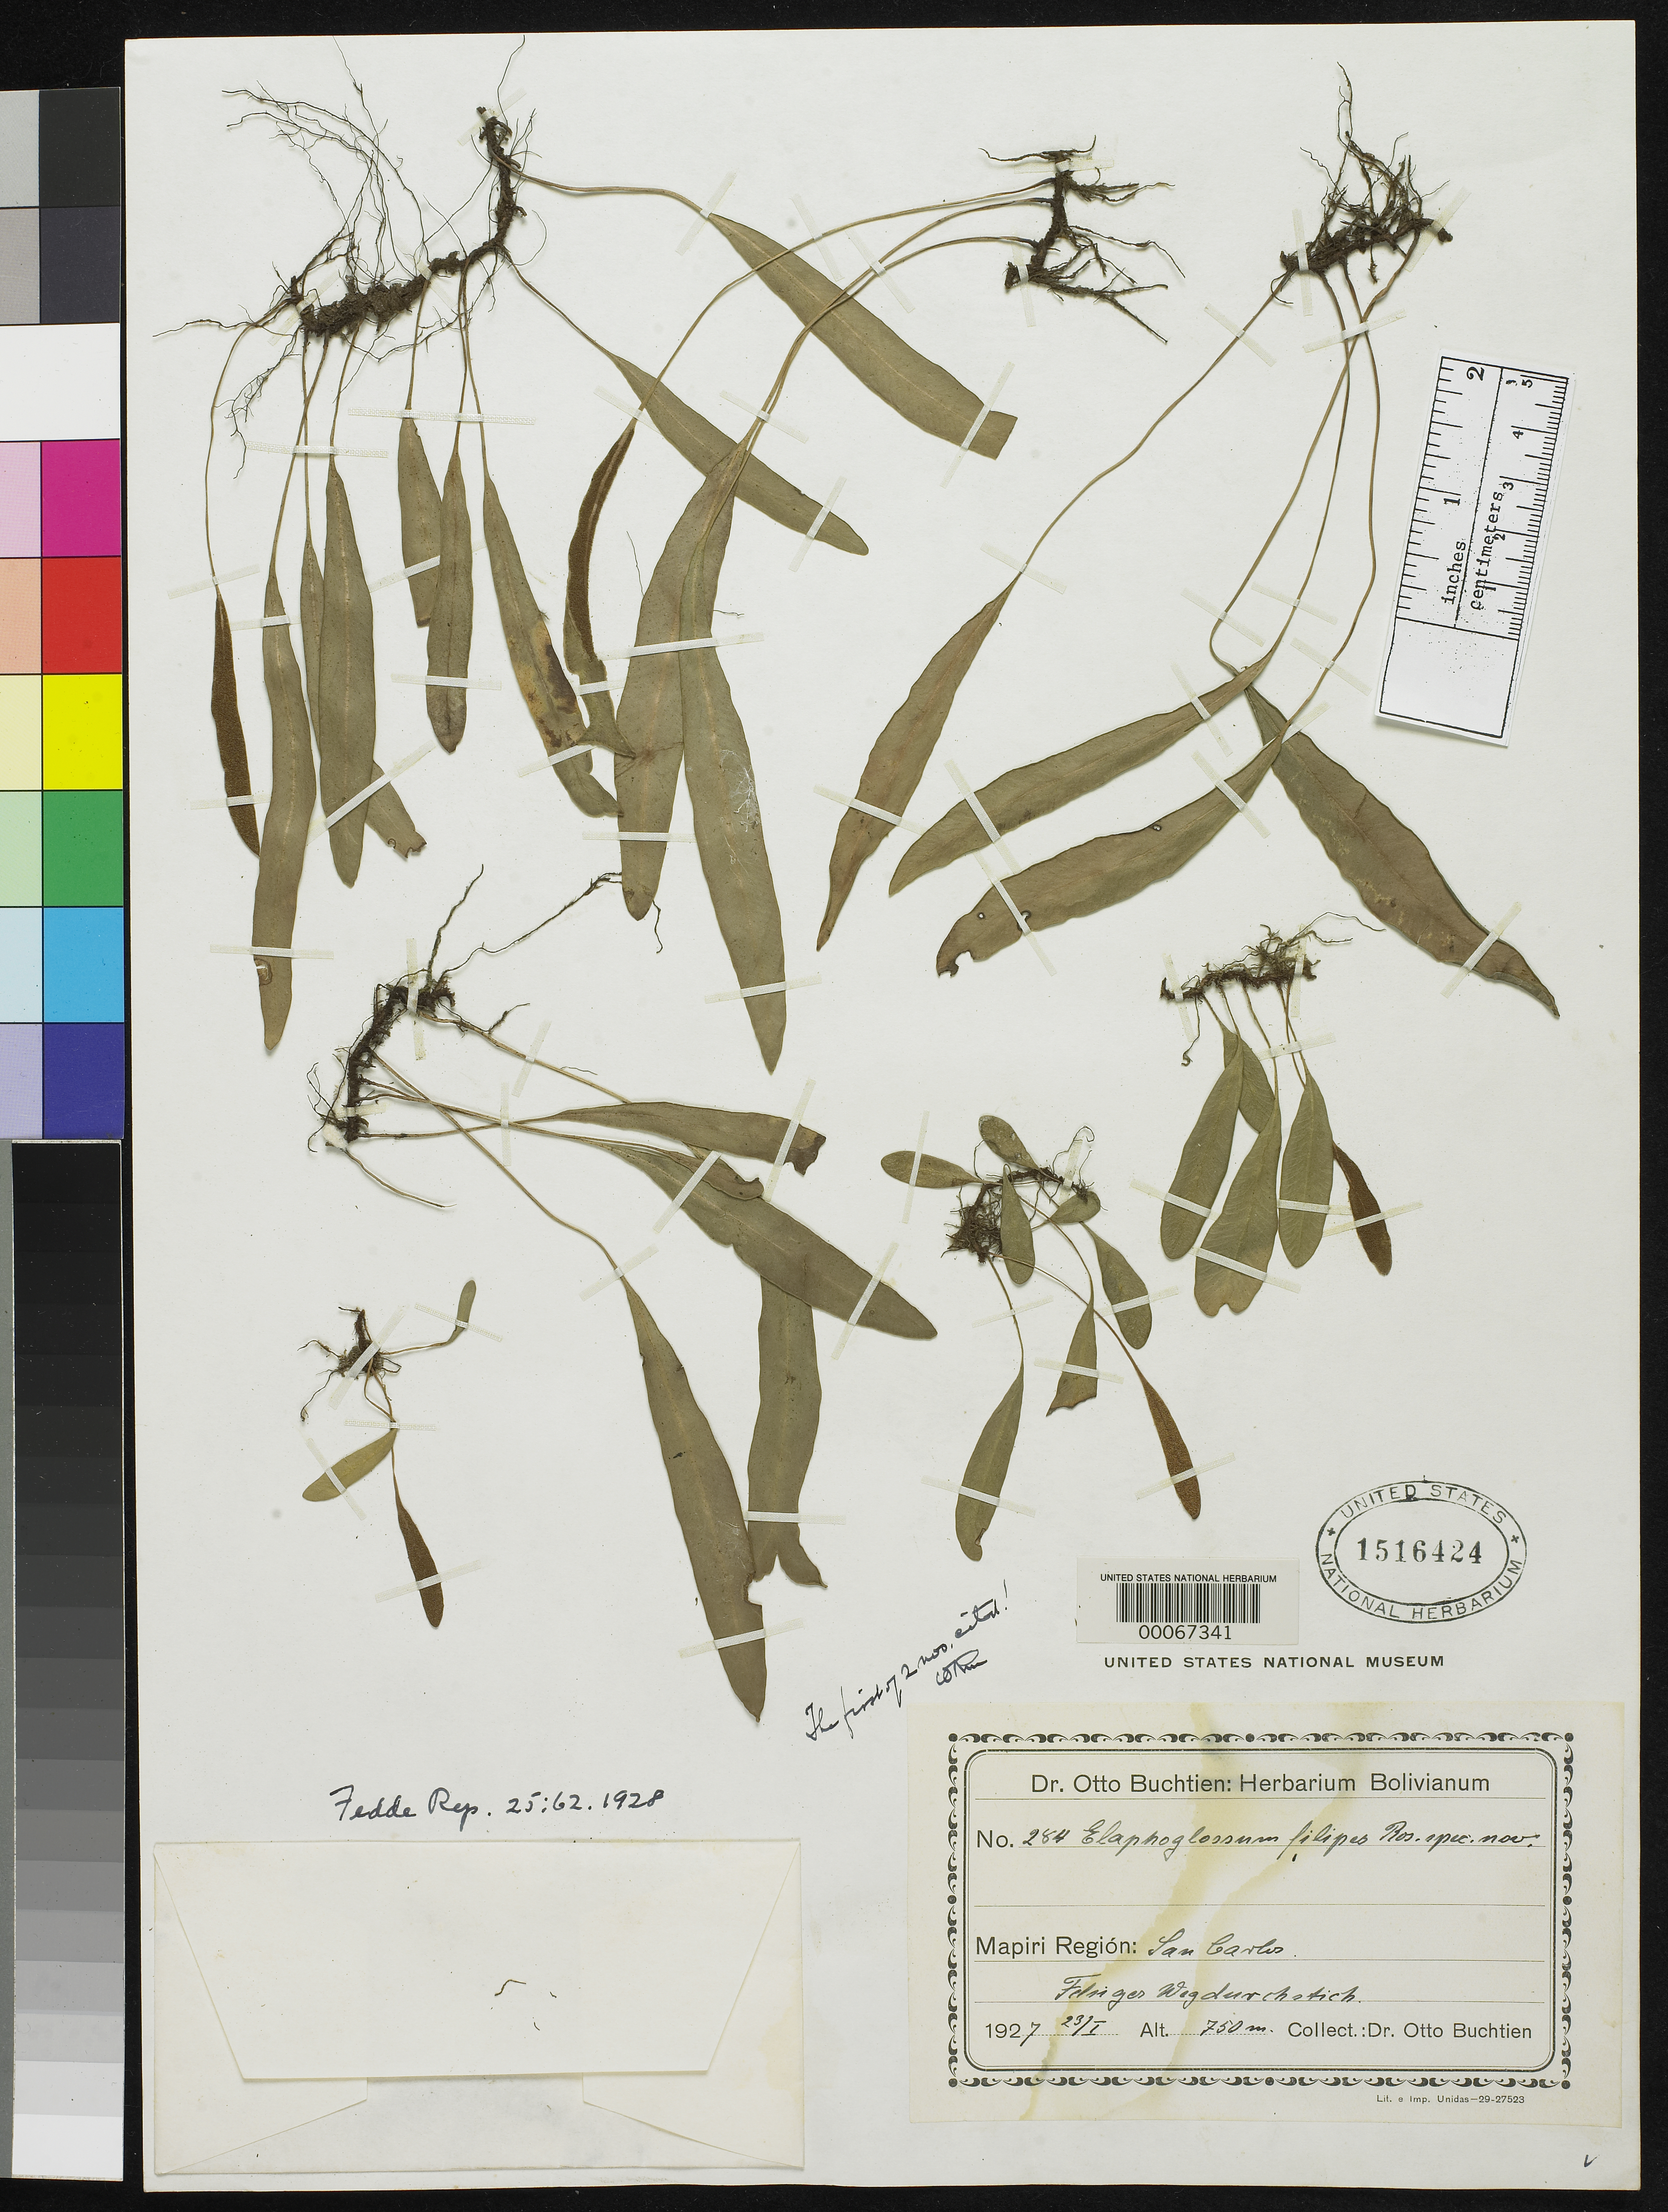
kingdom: Plantae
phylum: Tracheophyta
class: Polypodiopsida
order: Polypodiales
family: Dryopteridaceae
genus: Elaphoglossum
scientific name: Elaphoglossum filipes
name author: Rosenst.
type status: Isosyntype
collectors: O. Buchtien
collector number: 284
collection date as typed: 23 Jan 1927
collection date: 1927-01-23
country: Bolivia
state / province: La Paz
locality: San Carlos, Mapiri region.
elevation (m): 750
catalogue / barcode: US 1516424